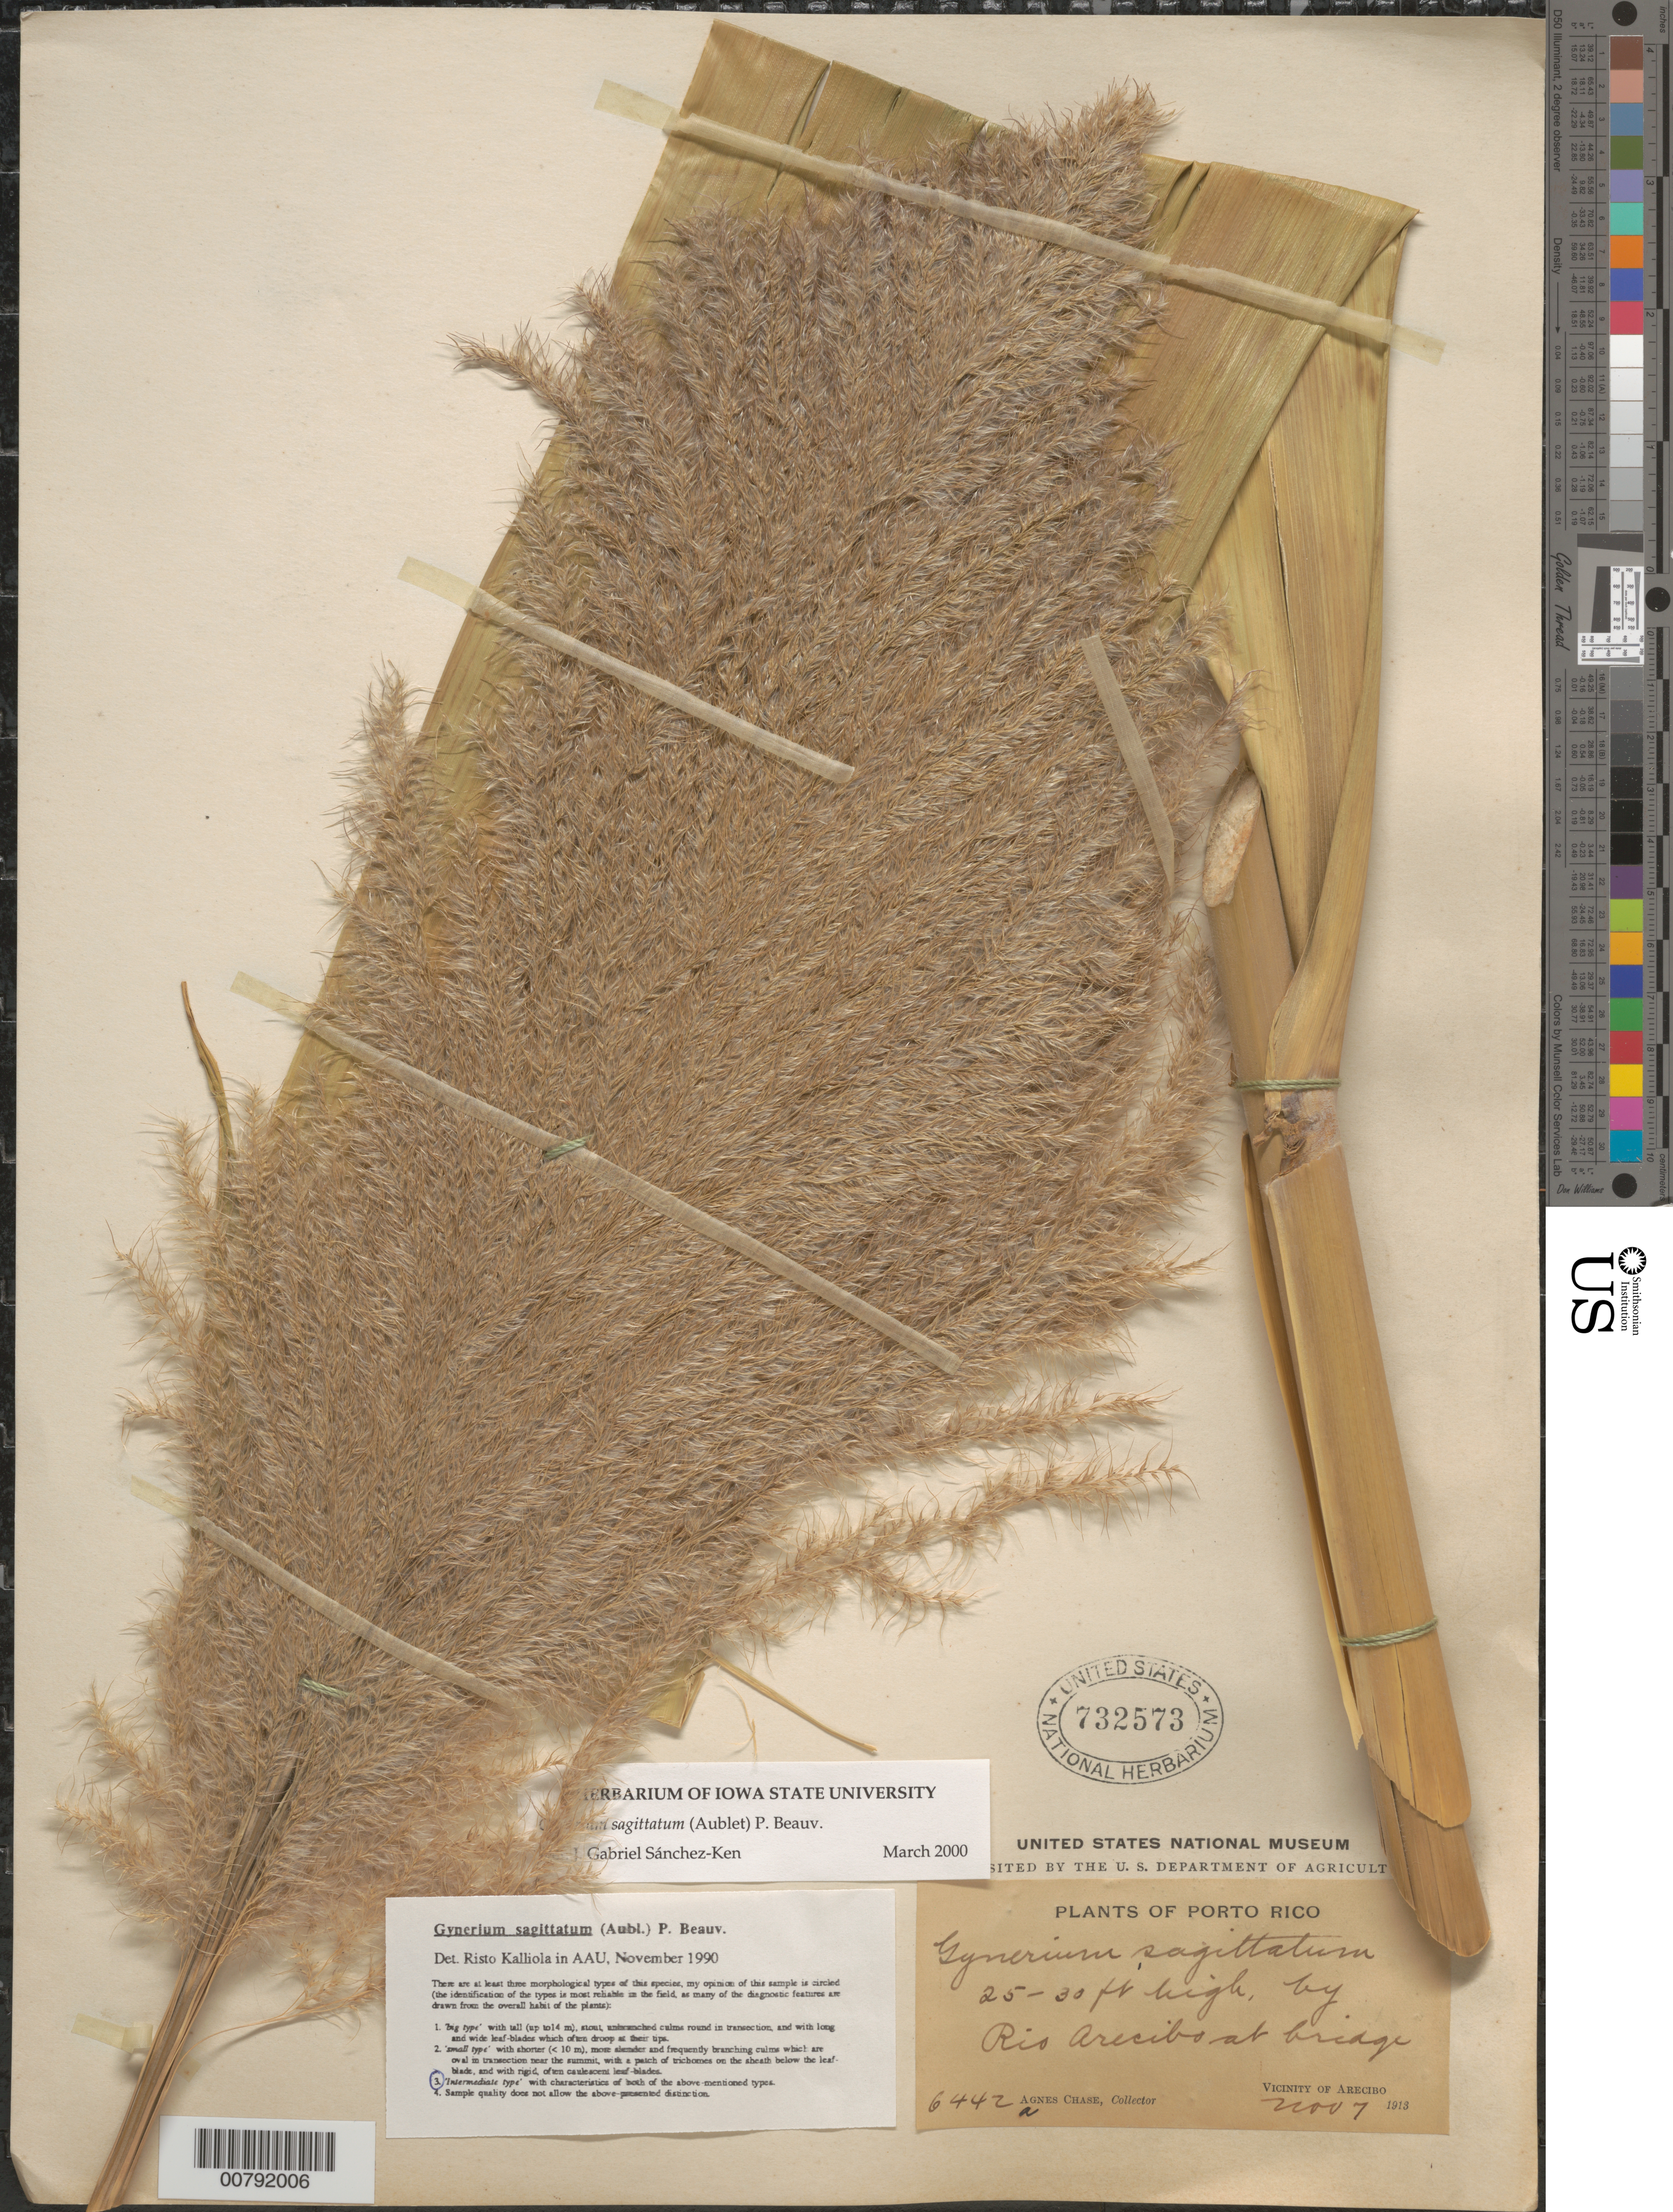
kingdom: Plantae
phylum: Tracheophyta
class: Liliopsida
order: Poales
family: Poaceae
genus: Gynerium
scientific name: Gynerium sagittatum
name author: (Aubl.) P. Beauv.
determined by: Sánchez-Ken, J. G.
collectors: A. Chase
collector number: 6442a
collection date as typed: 07 Nov 1913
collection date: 1913-11-07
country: Puerto Rico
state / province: Arecibo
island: Puerto Rico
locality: Arecibo, Rio Areciba bridge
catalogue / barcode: US 732573